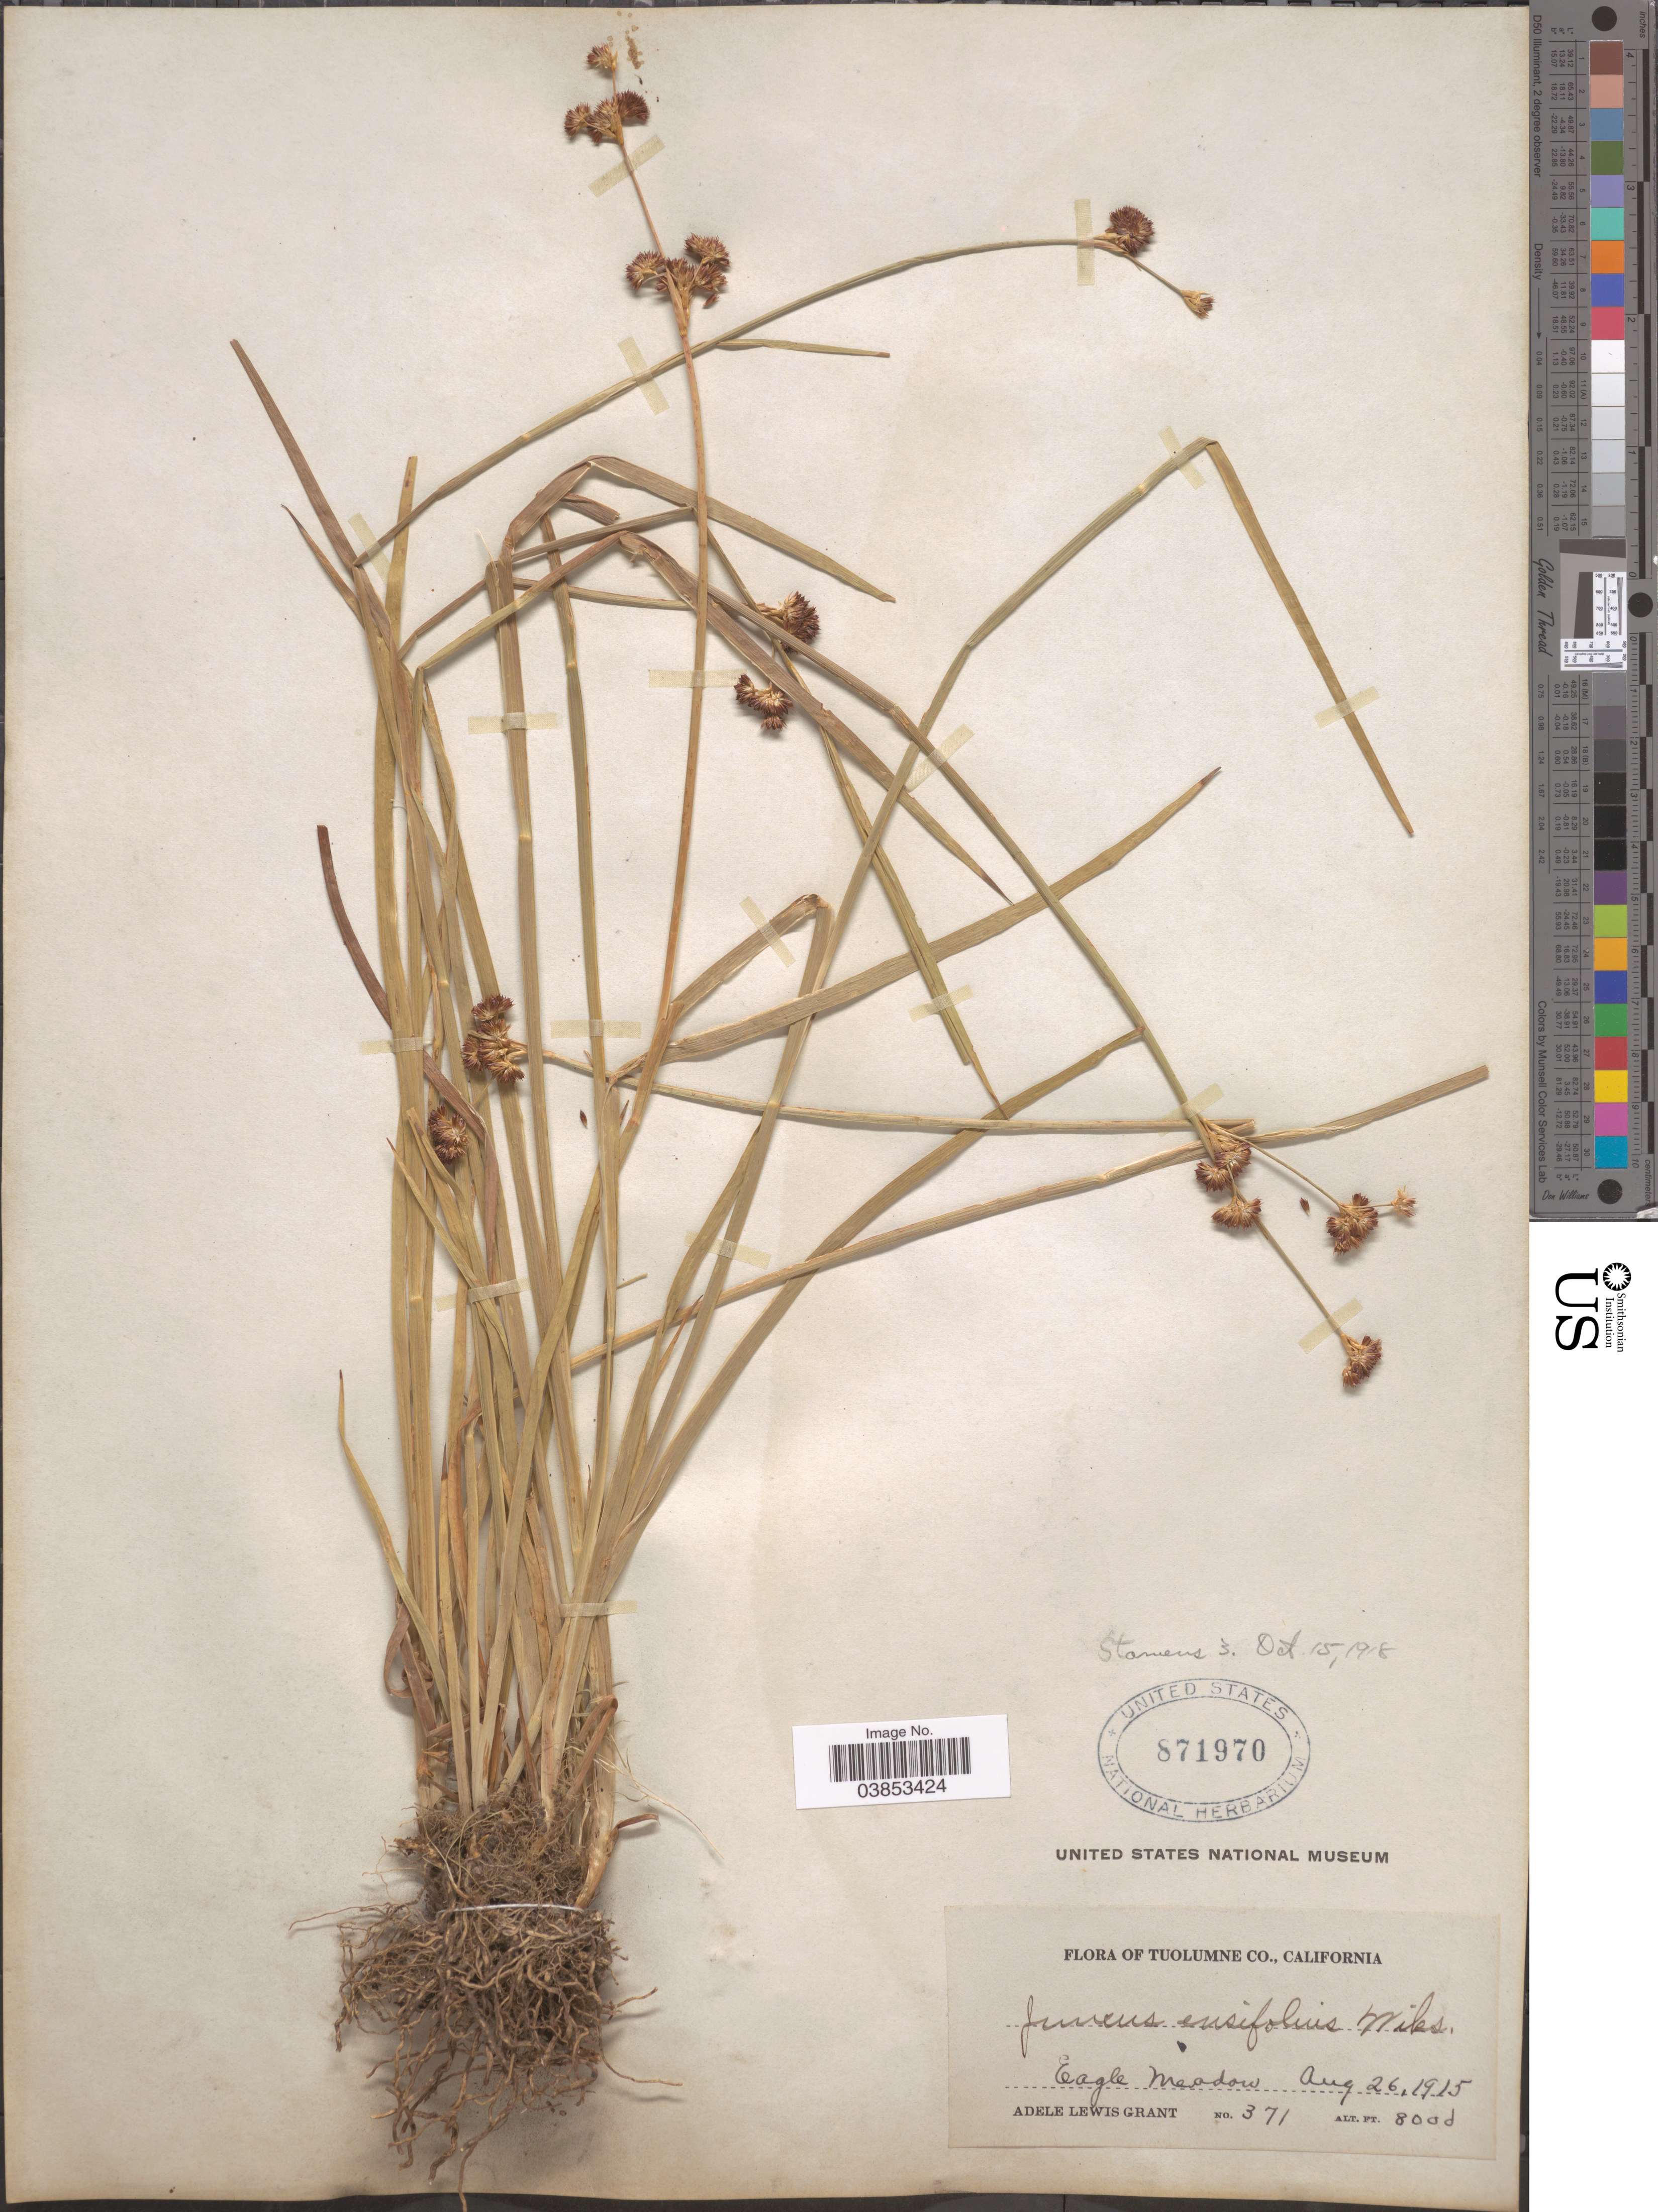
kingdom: Plantae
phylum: Tracheophyta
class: Liliopsida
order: Poales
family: Juncaceae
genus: Juncus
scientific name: Juncus ensifolius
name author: Wikstr.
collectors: A. L. Grant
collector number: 371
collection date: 1915-08-26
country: United States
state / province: California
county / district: Tuolumne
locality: Tuolumne Co. Eagle Meadow.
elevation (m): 2438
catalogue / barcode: US 871970